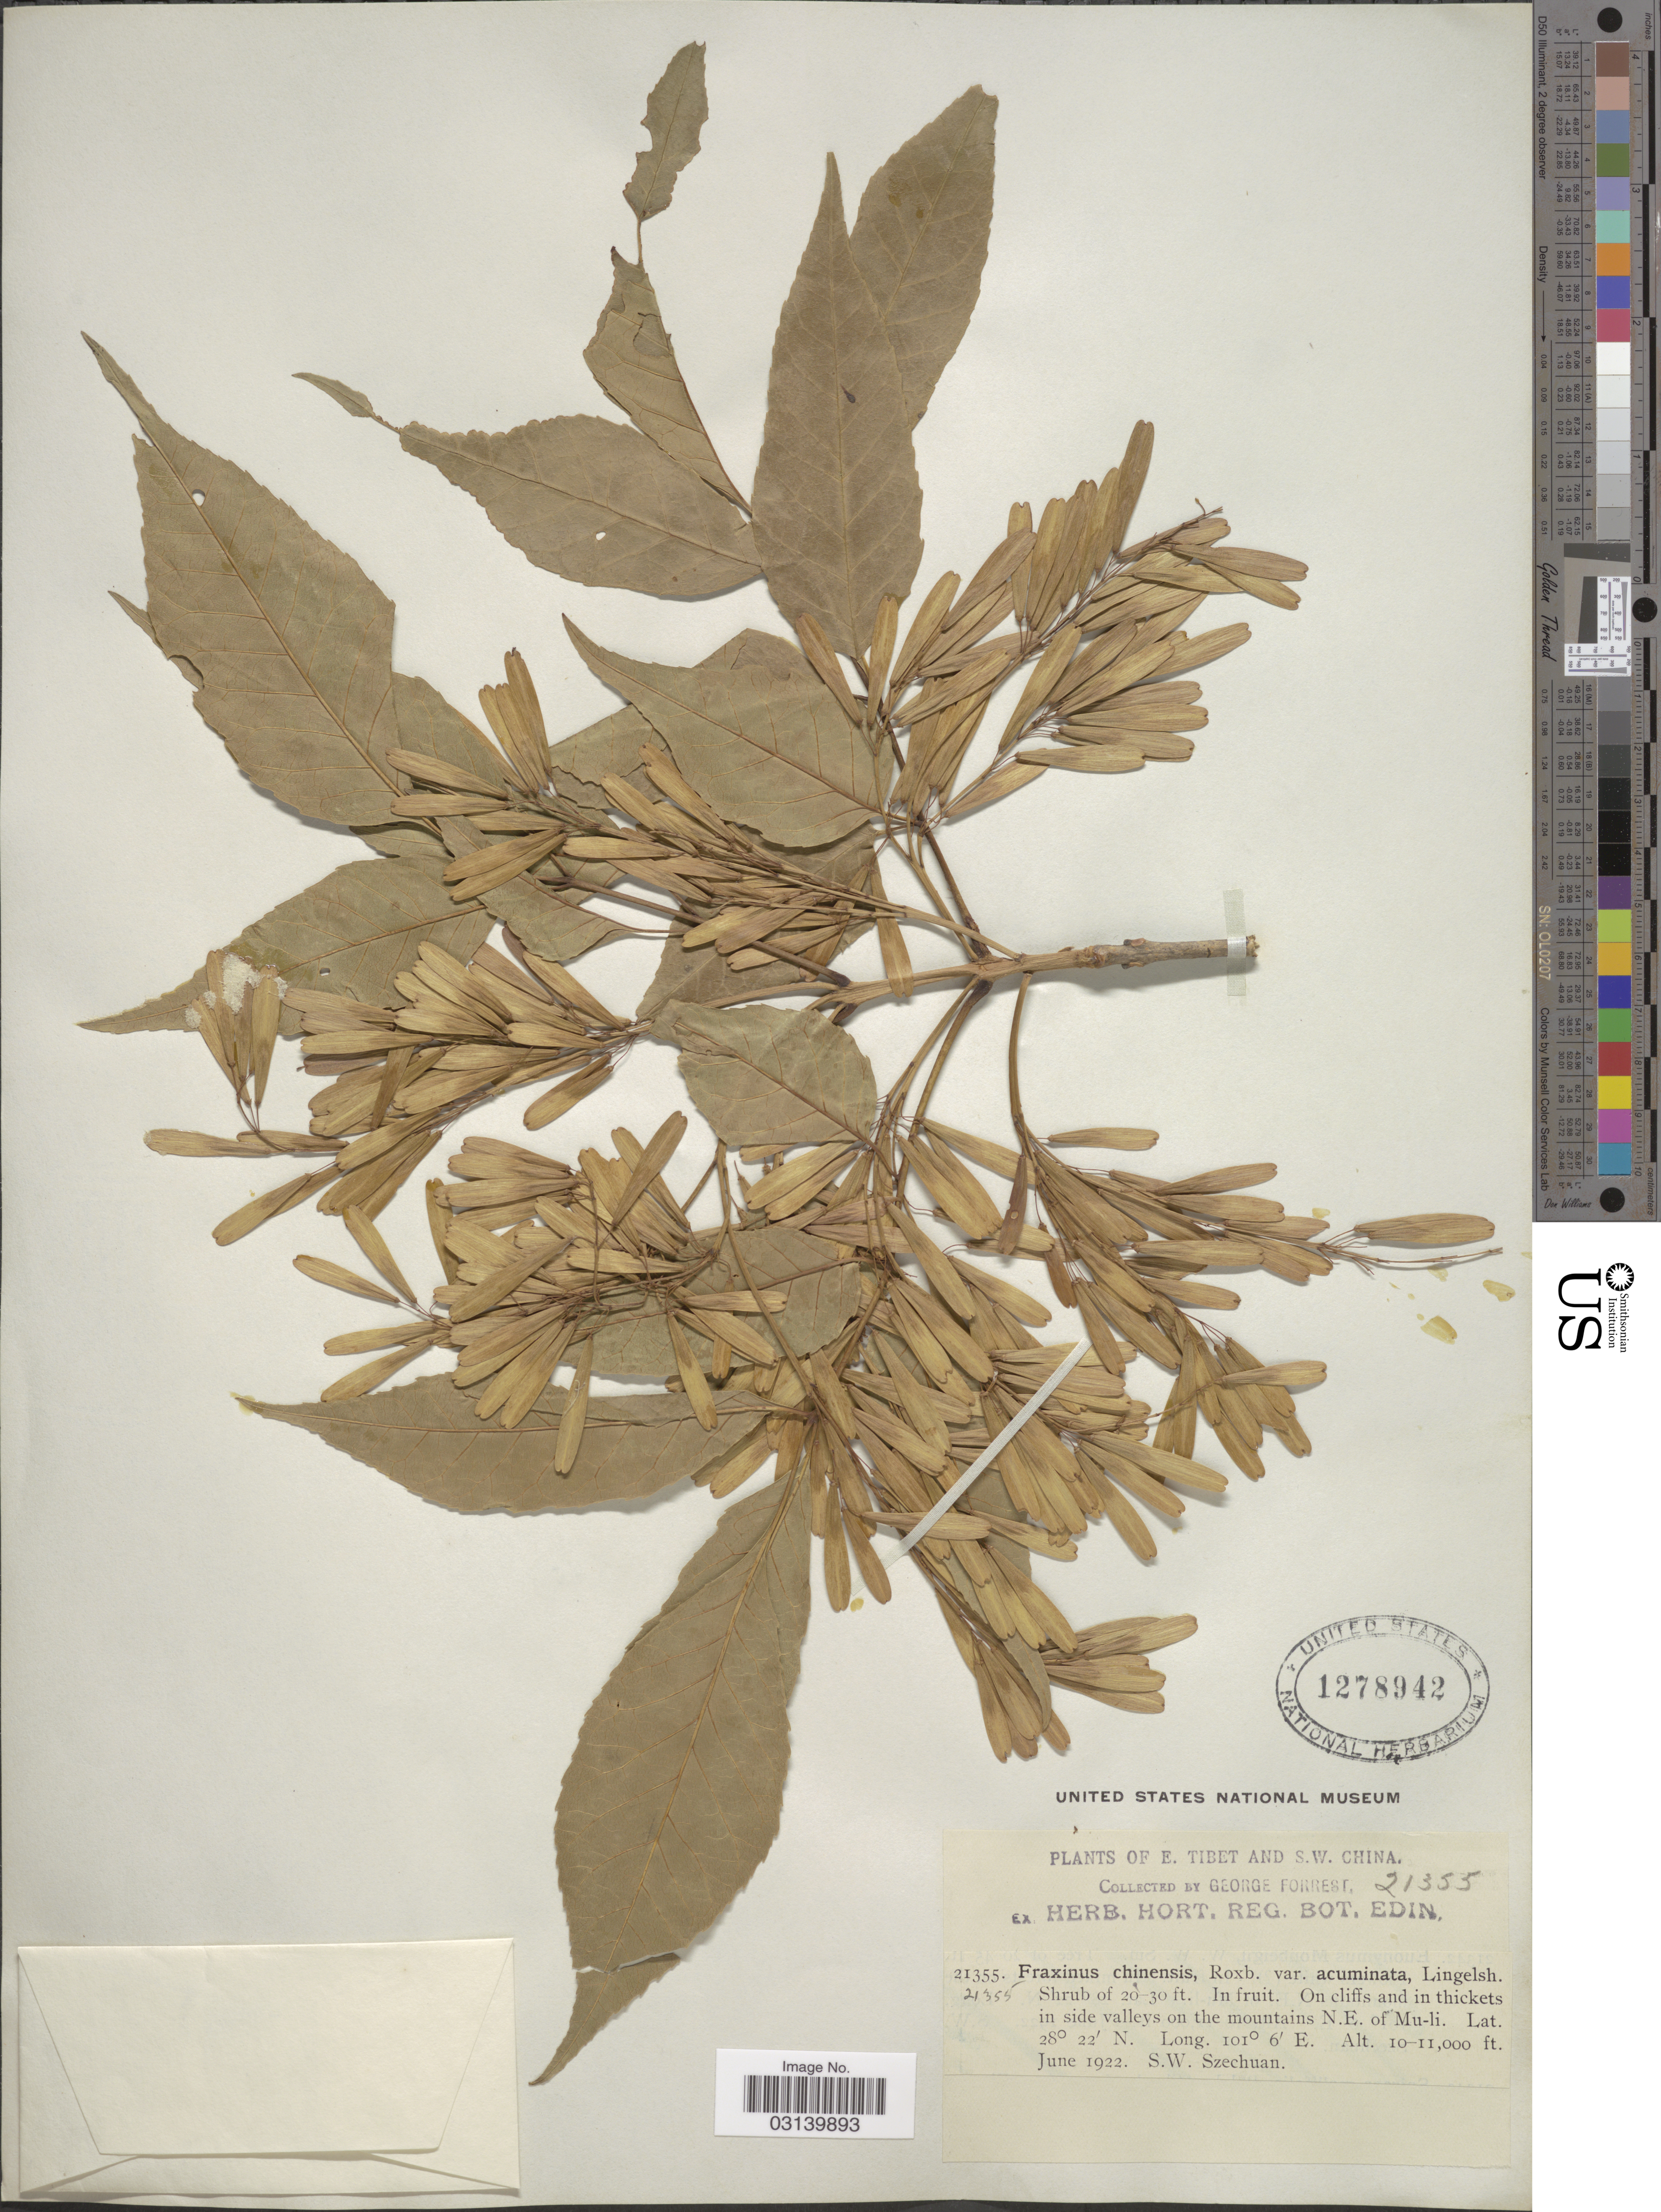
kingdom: Plantae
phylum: Tracheophyta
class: Magnoliopsida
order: Lamiales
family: Oleaceae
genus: Fraxinus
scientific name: Fraxinus chinensis var. acuminata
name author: Lingelsh.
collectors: G. Forrest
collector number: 21355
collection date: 1922-06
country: China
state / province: Sichuan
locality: E. Tibet and S.W. China. On cliffs and in thickets in side valleys on the mountains N.E. of Mu-li. S.W. Szechuan.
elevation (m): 3048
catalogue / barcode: US 1278942